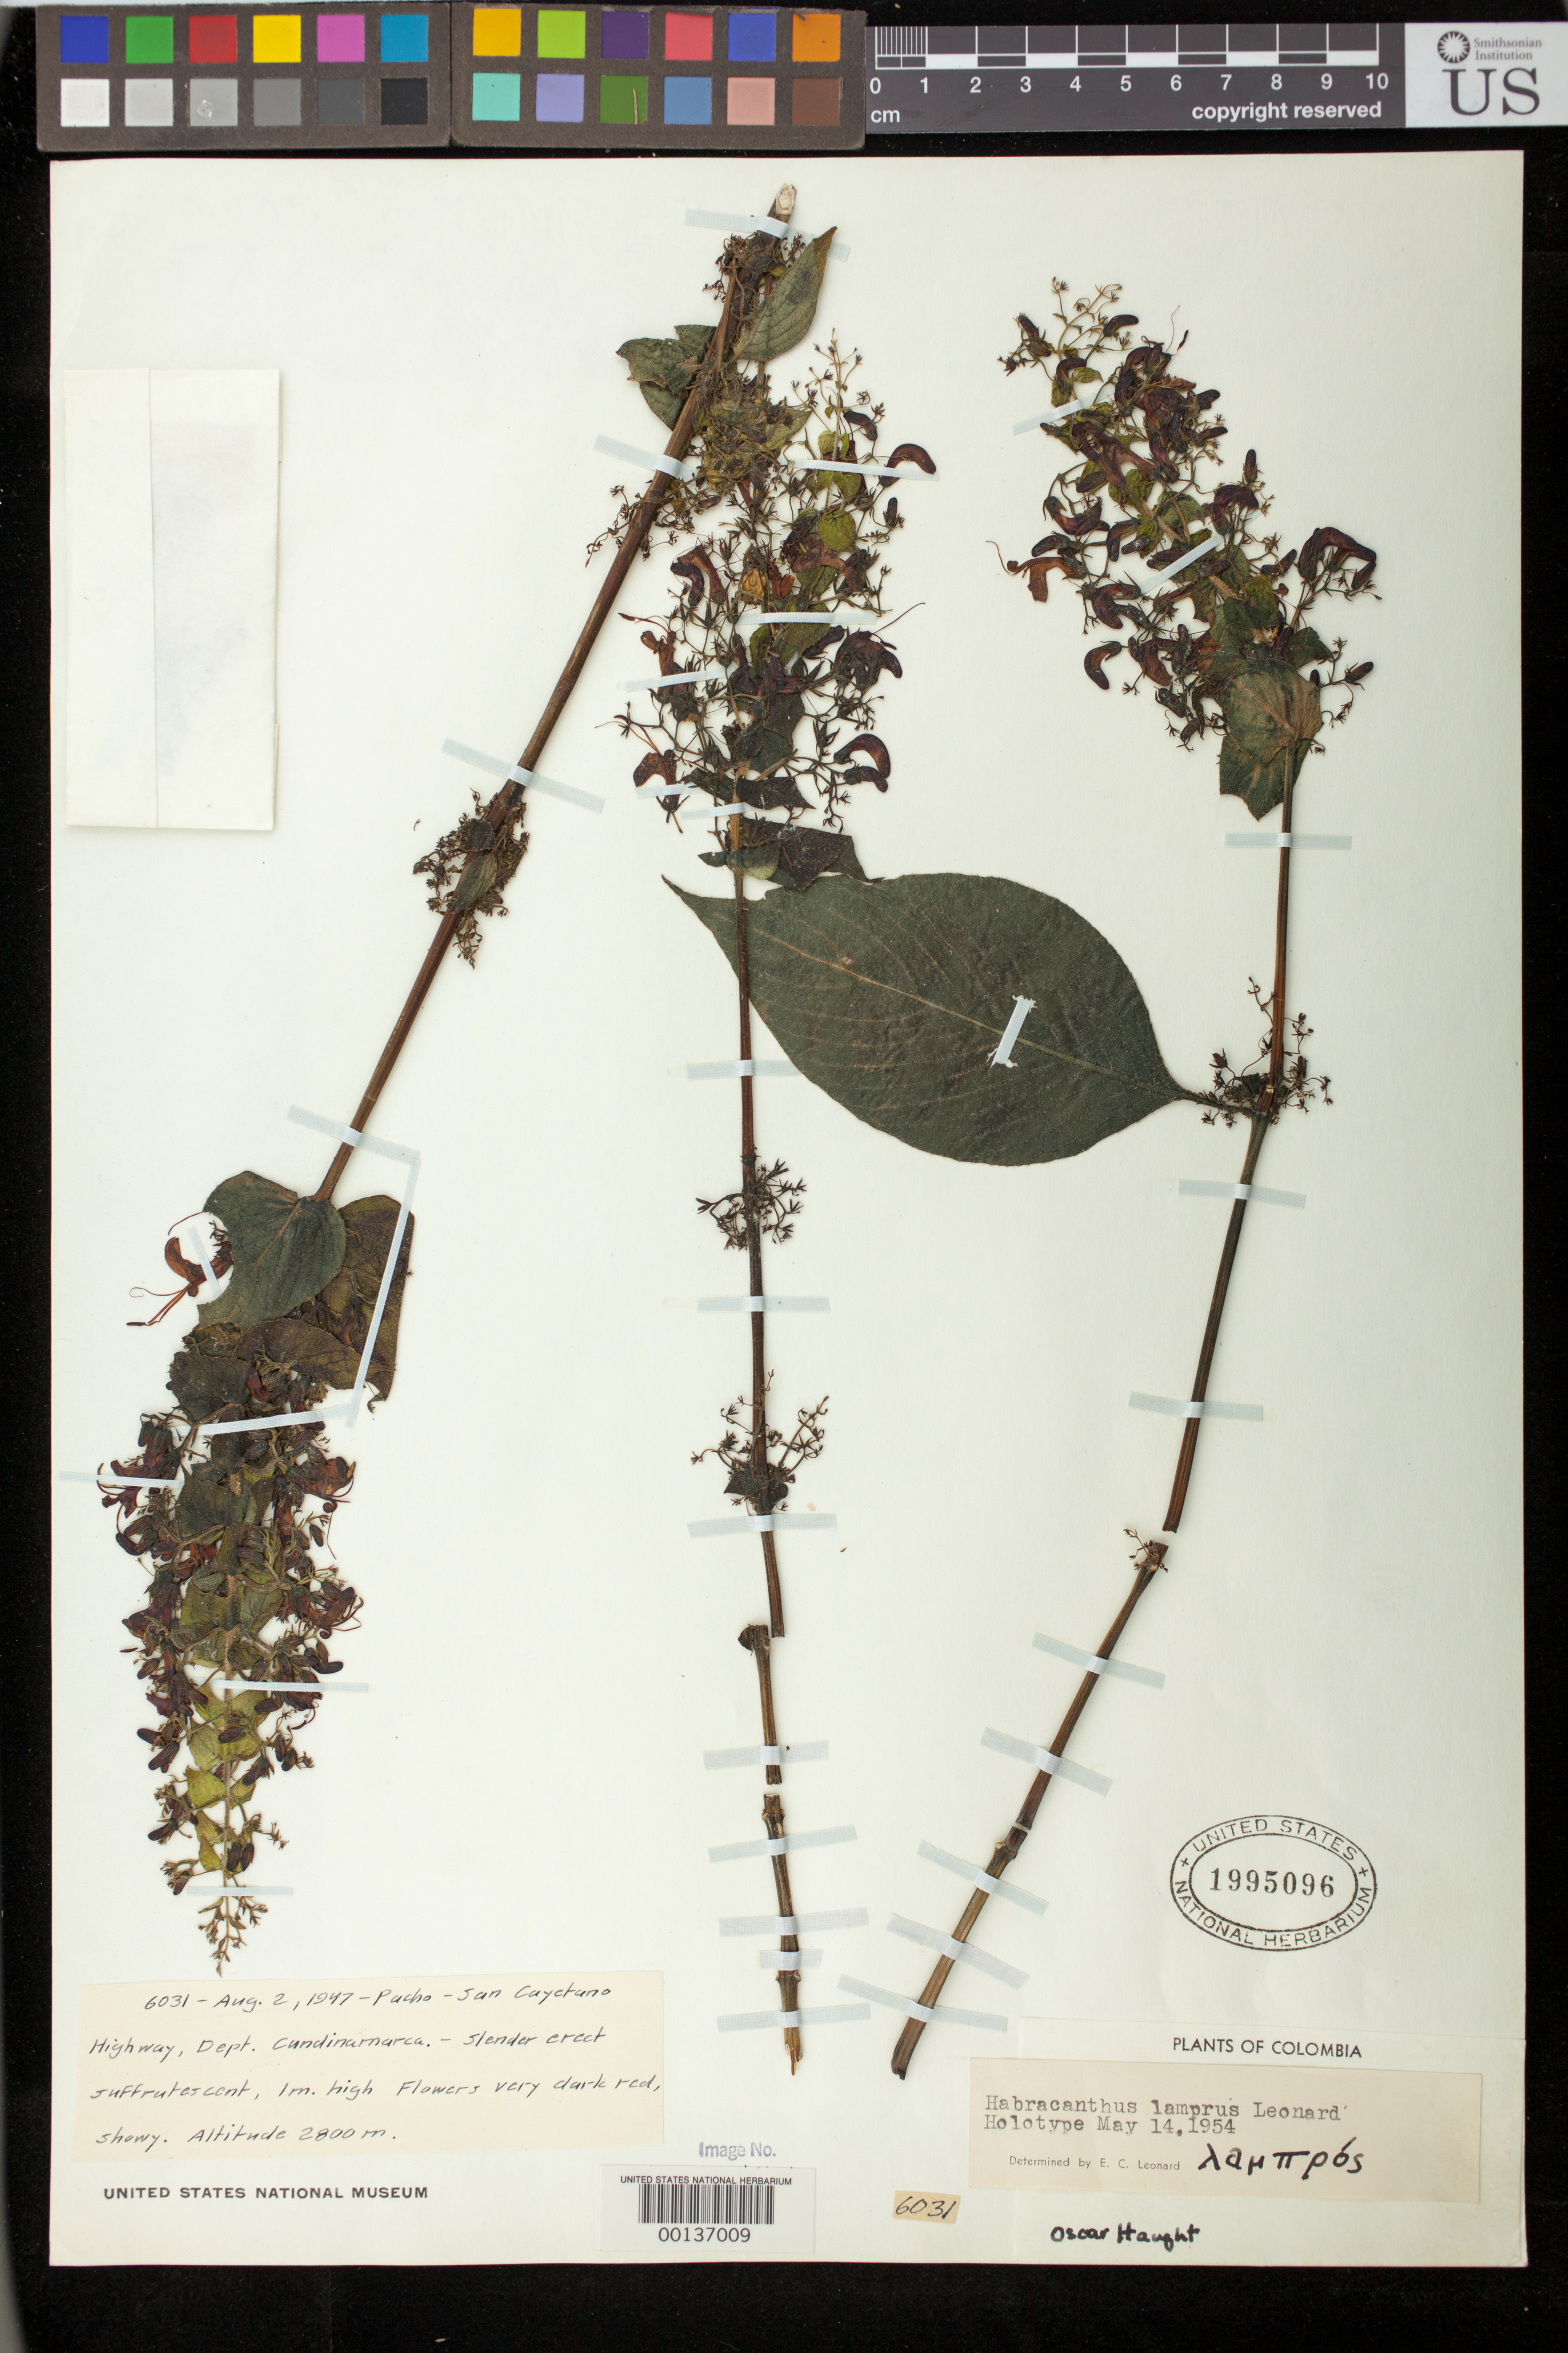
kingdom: Plantae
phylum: Tracheophyta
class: Magnoliopsida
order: Lamiales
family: Acanthaceae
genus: Habracanthus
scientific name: Habracanthus lamprus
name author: Leonard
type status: Holotype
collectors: O. L. Haught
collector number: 6031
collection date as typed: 02 Aug 1947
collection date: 1947-08-02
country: Colombia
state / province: Cundinamarca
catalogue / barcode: US 1995096